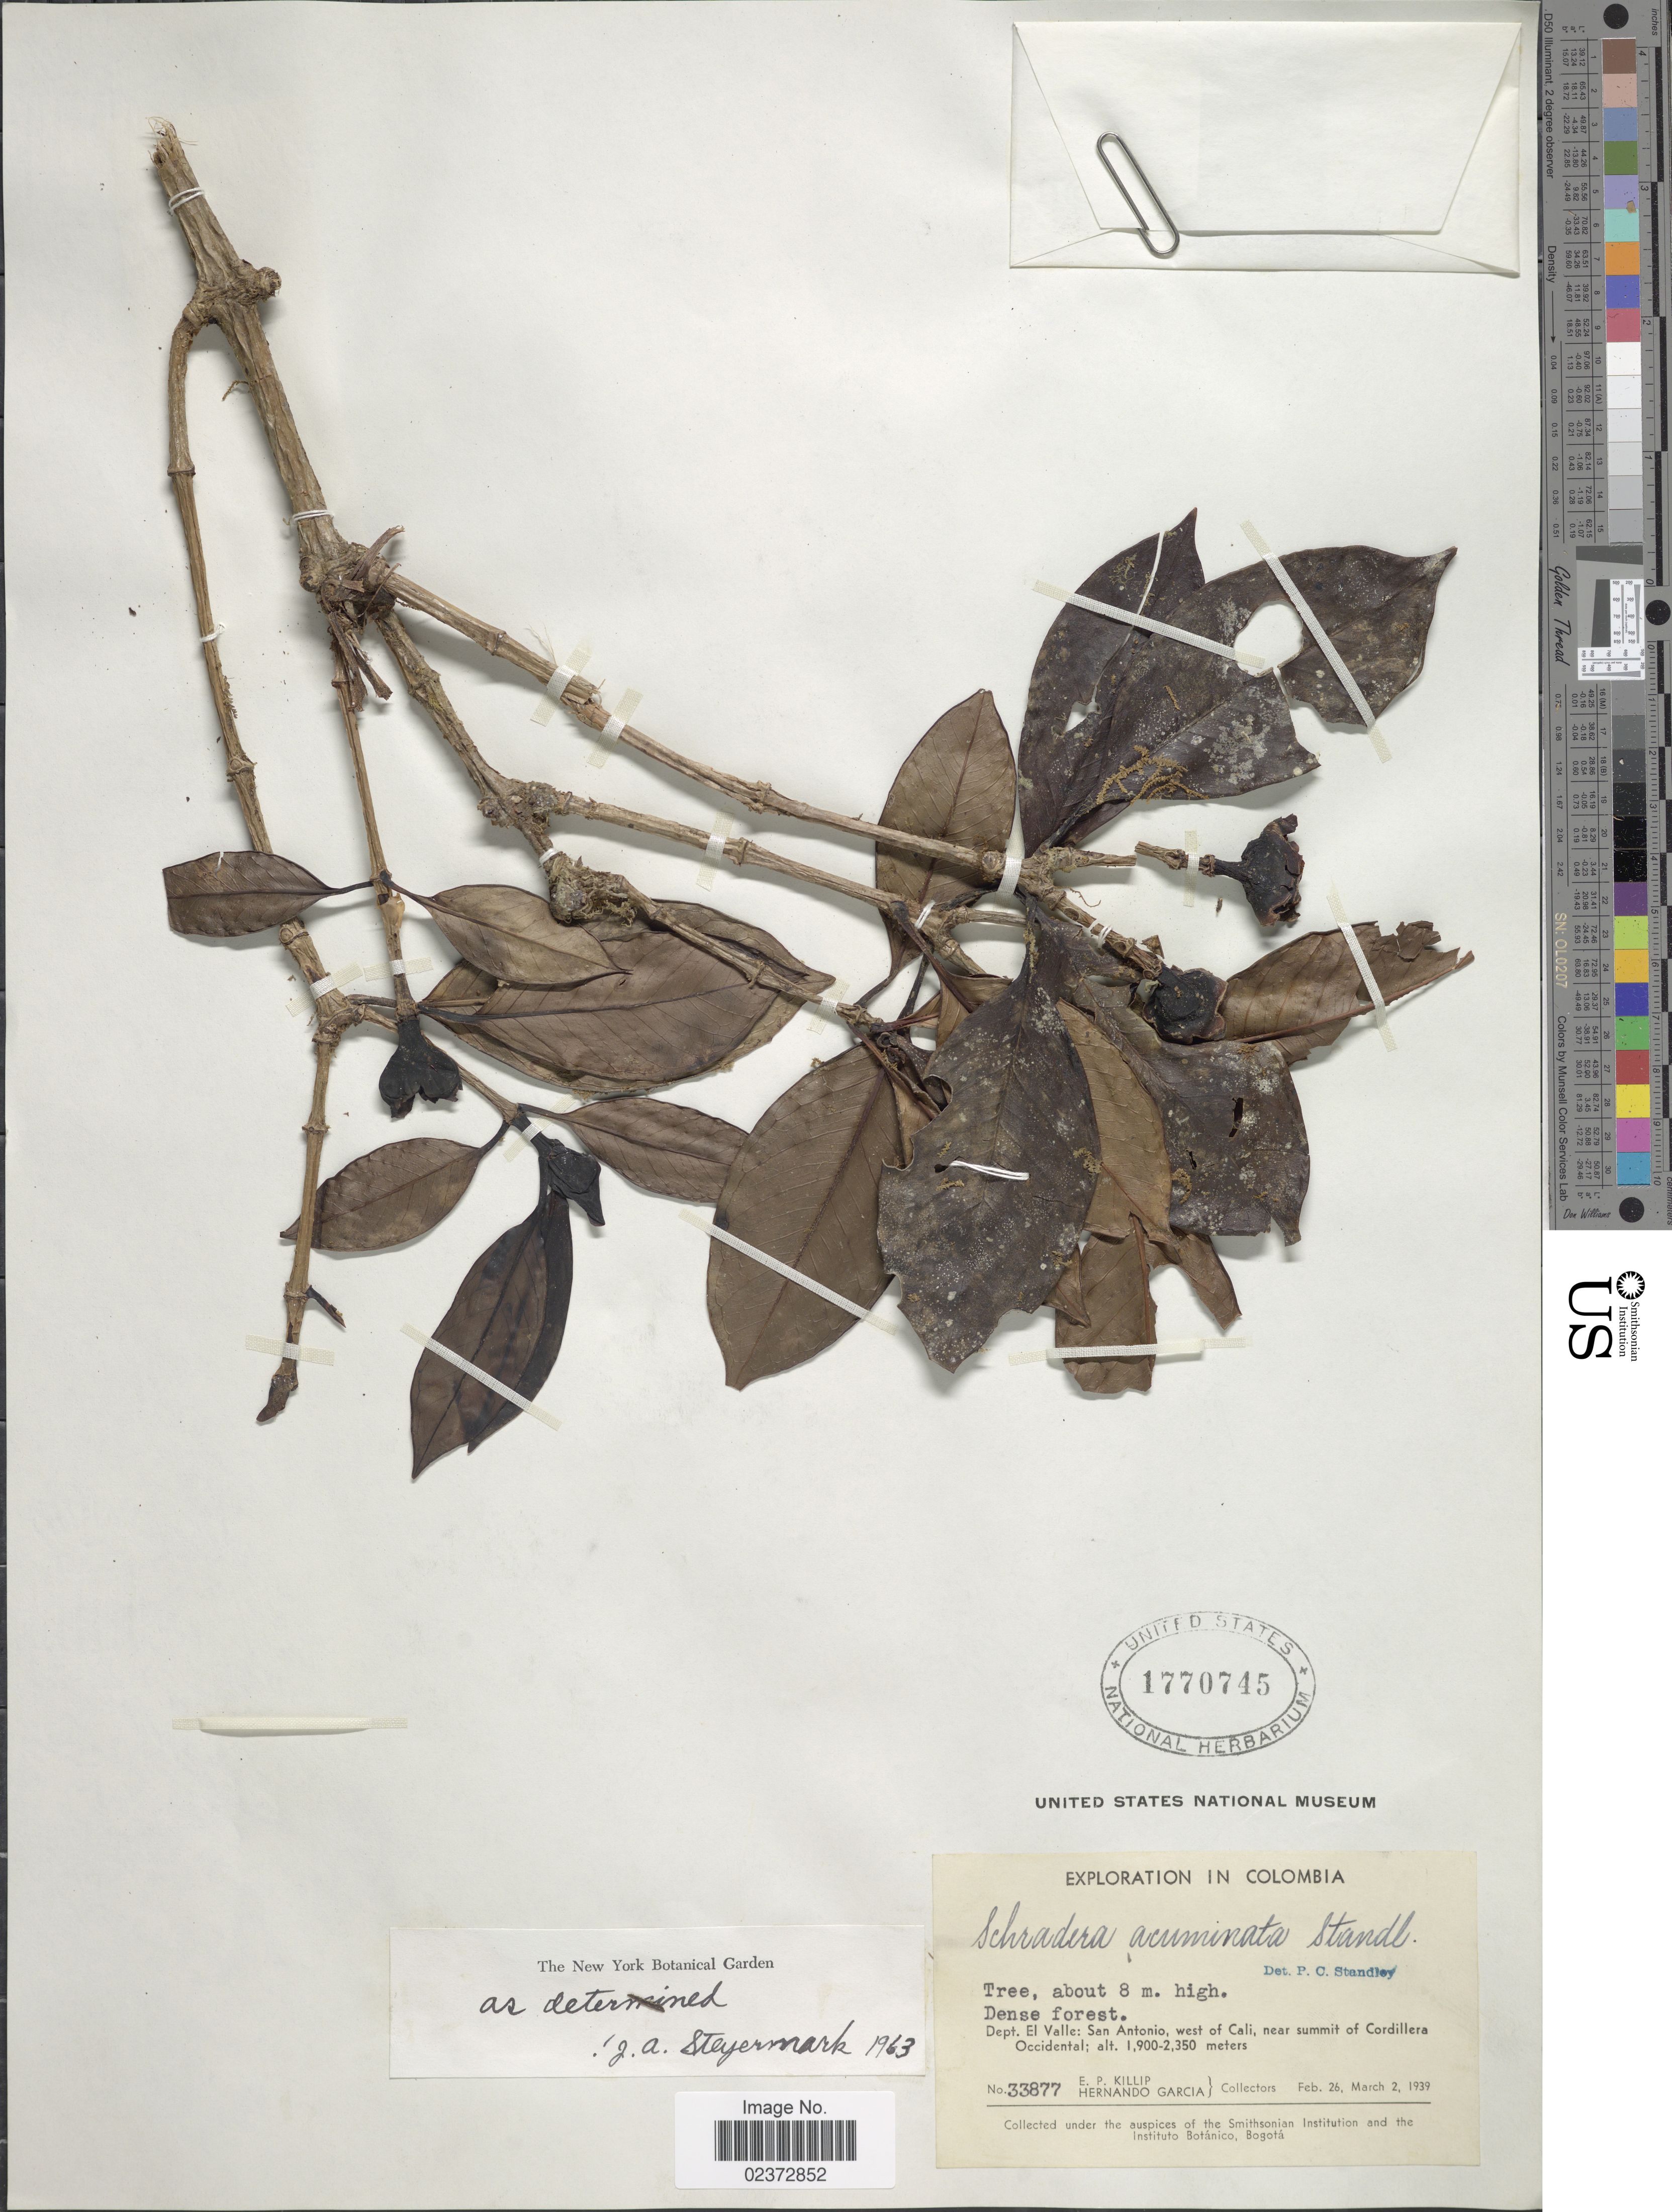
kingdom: Plantae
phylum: Tracheophyta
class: Magnoliopsida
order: Gentianales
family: Rubiaceae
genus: Schradera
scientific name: Schradera acuminata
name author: Standl.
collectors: E. P. Killip & H. Garcia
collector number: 33877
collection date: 1939-02-26/1939-03-02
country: Colombia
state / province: Valle del Cauca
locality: San Antonio, west of Cali, near summit of Cordillera Occidental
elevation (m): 1900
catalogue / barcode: US 1770745